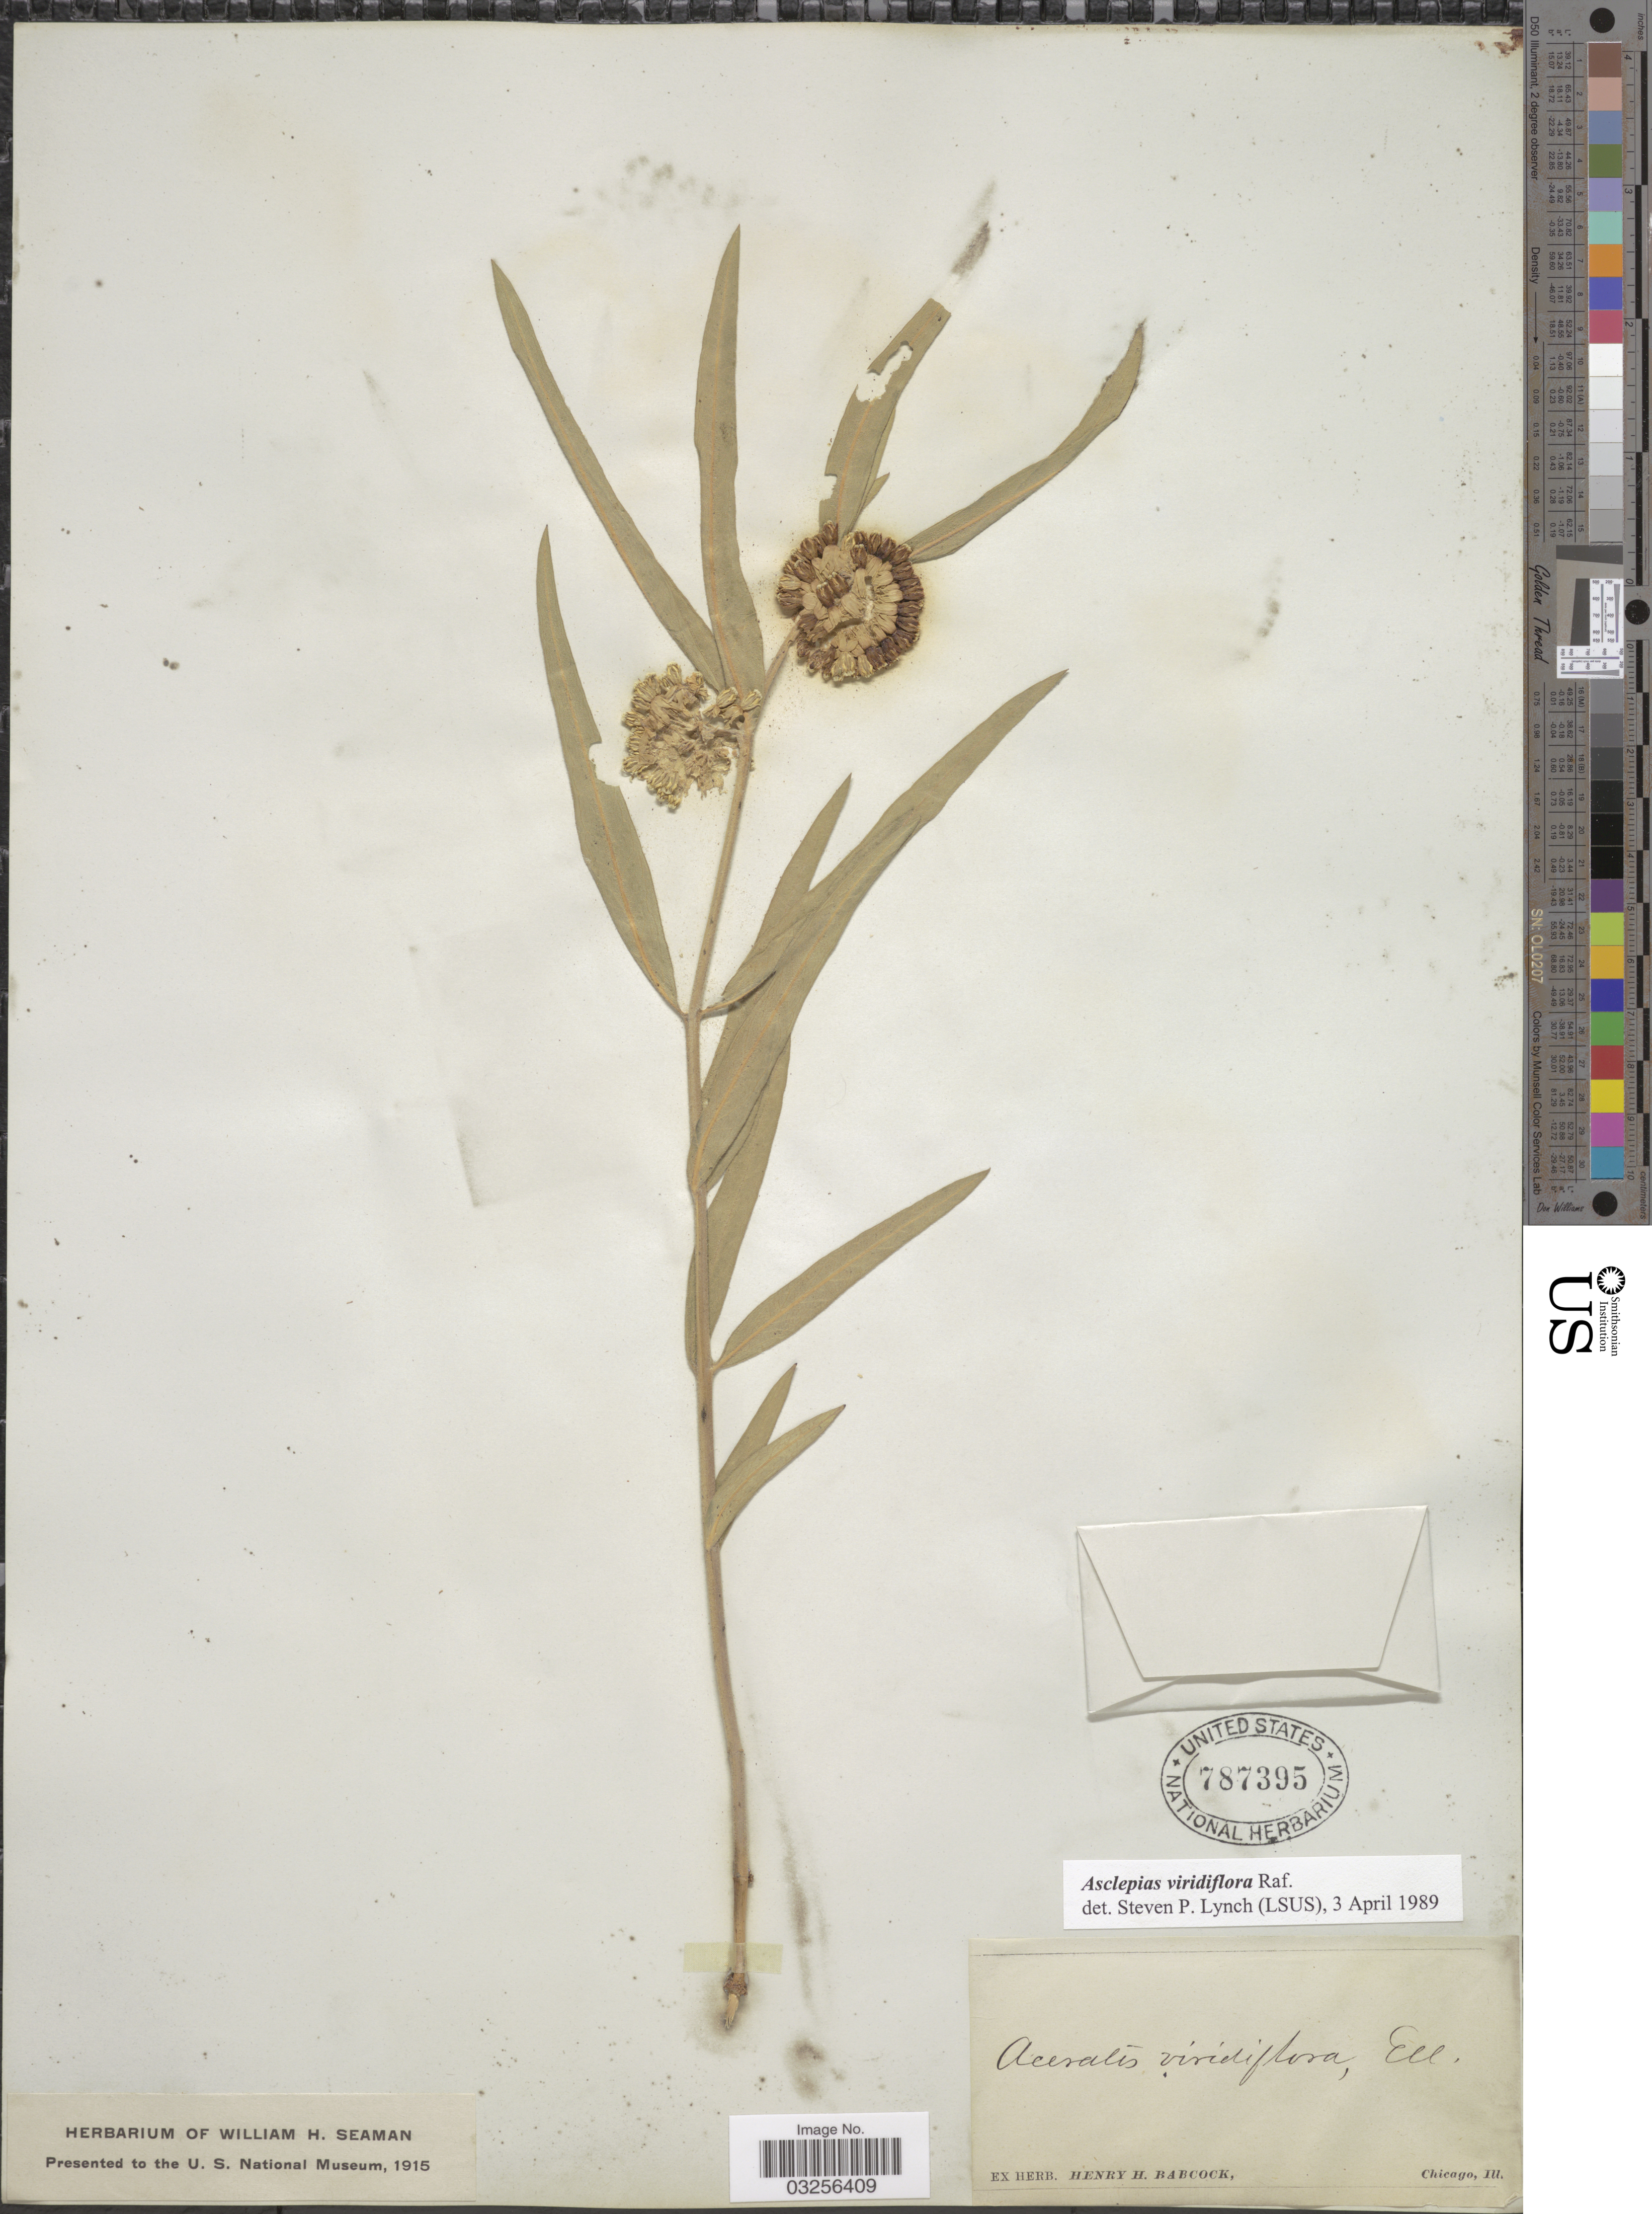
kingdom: Plantae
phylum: Tracheophyta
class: Magnoliopsida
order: Gentianales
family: Apocynaceae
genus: Asclepias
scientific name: Asclepias viridiflora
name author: Raf.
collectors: ex herb. Henry Homes Babcock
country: United States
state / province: Illinois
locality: Chicago, Ill.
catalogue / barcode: US 787395